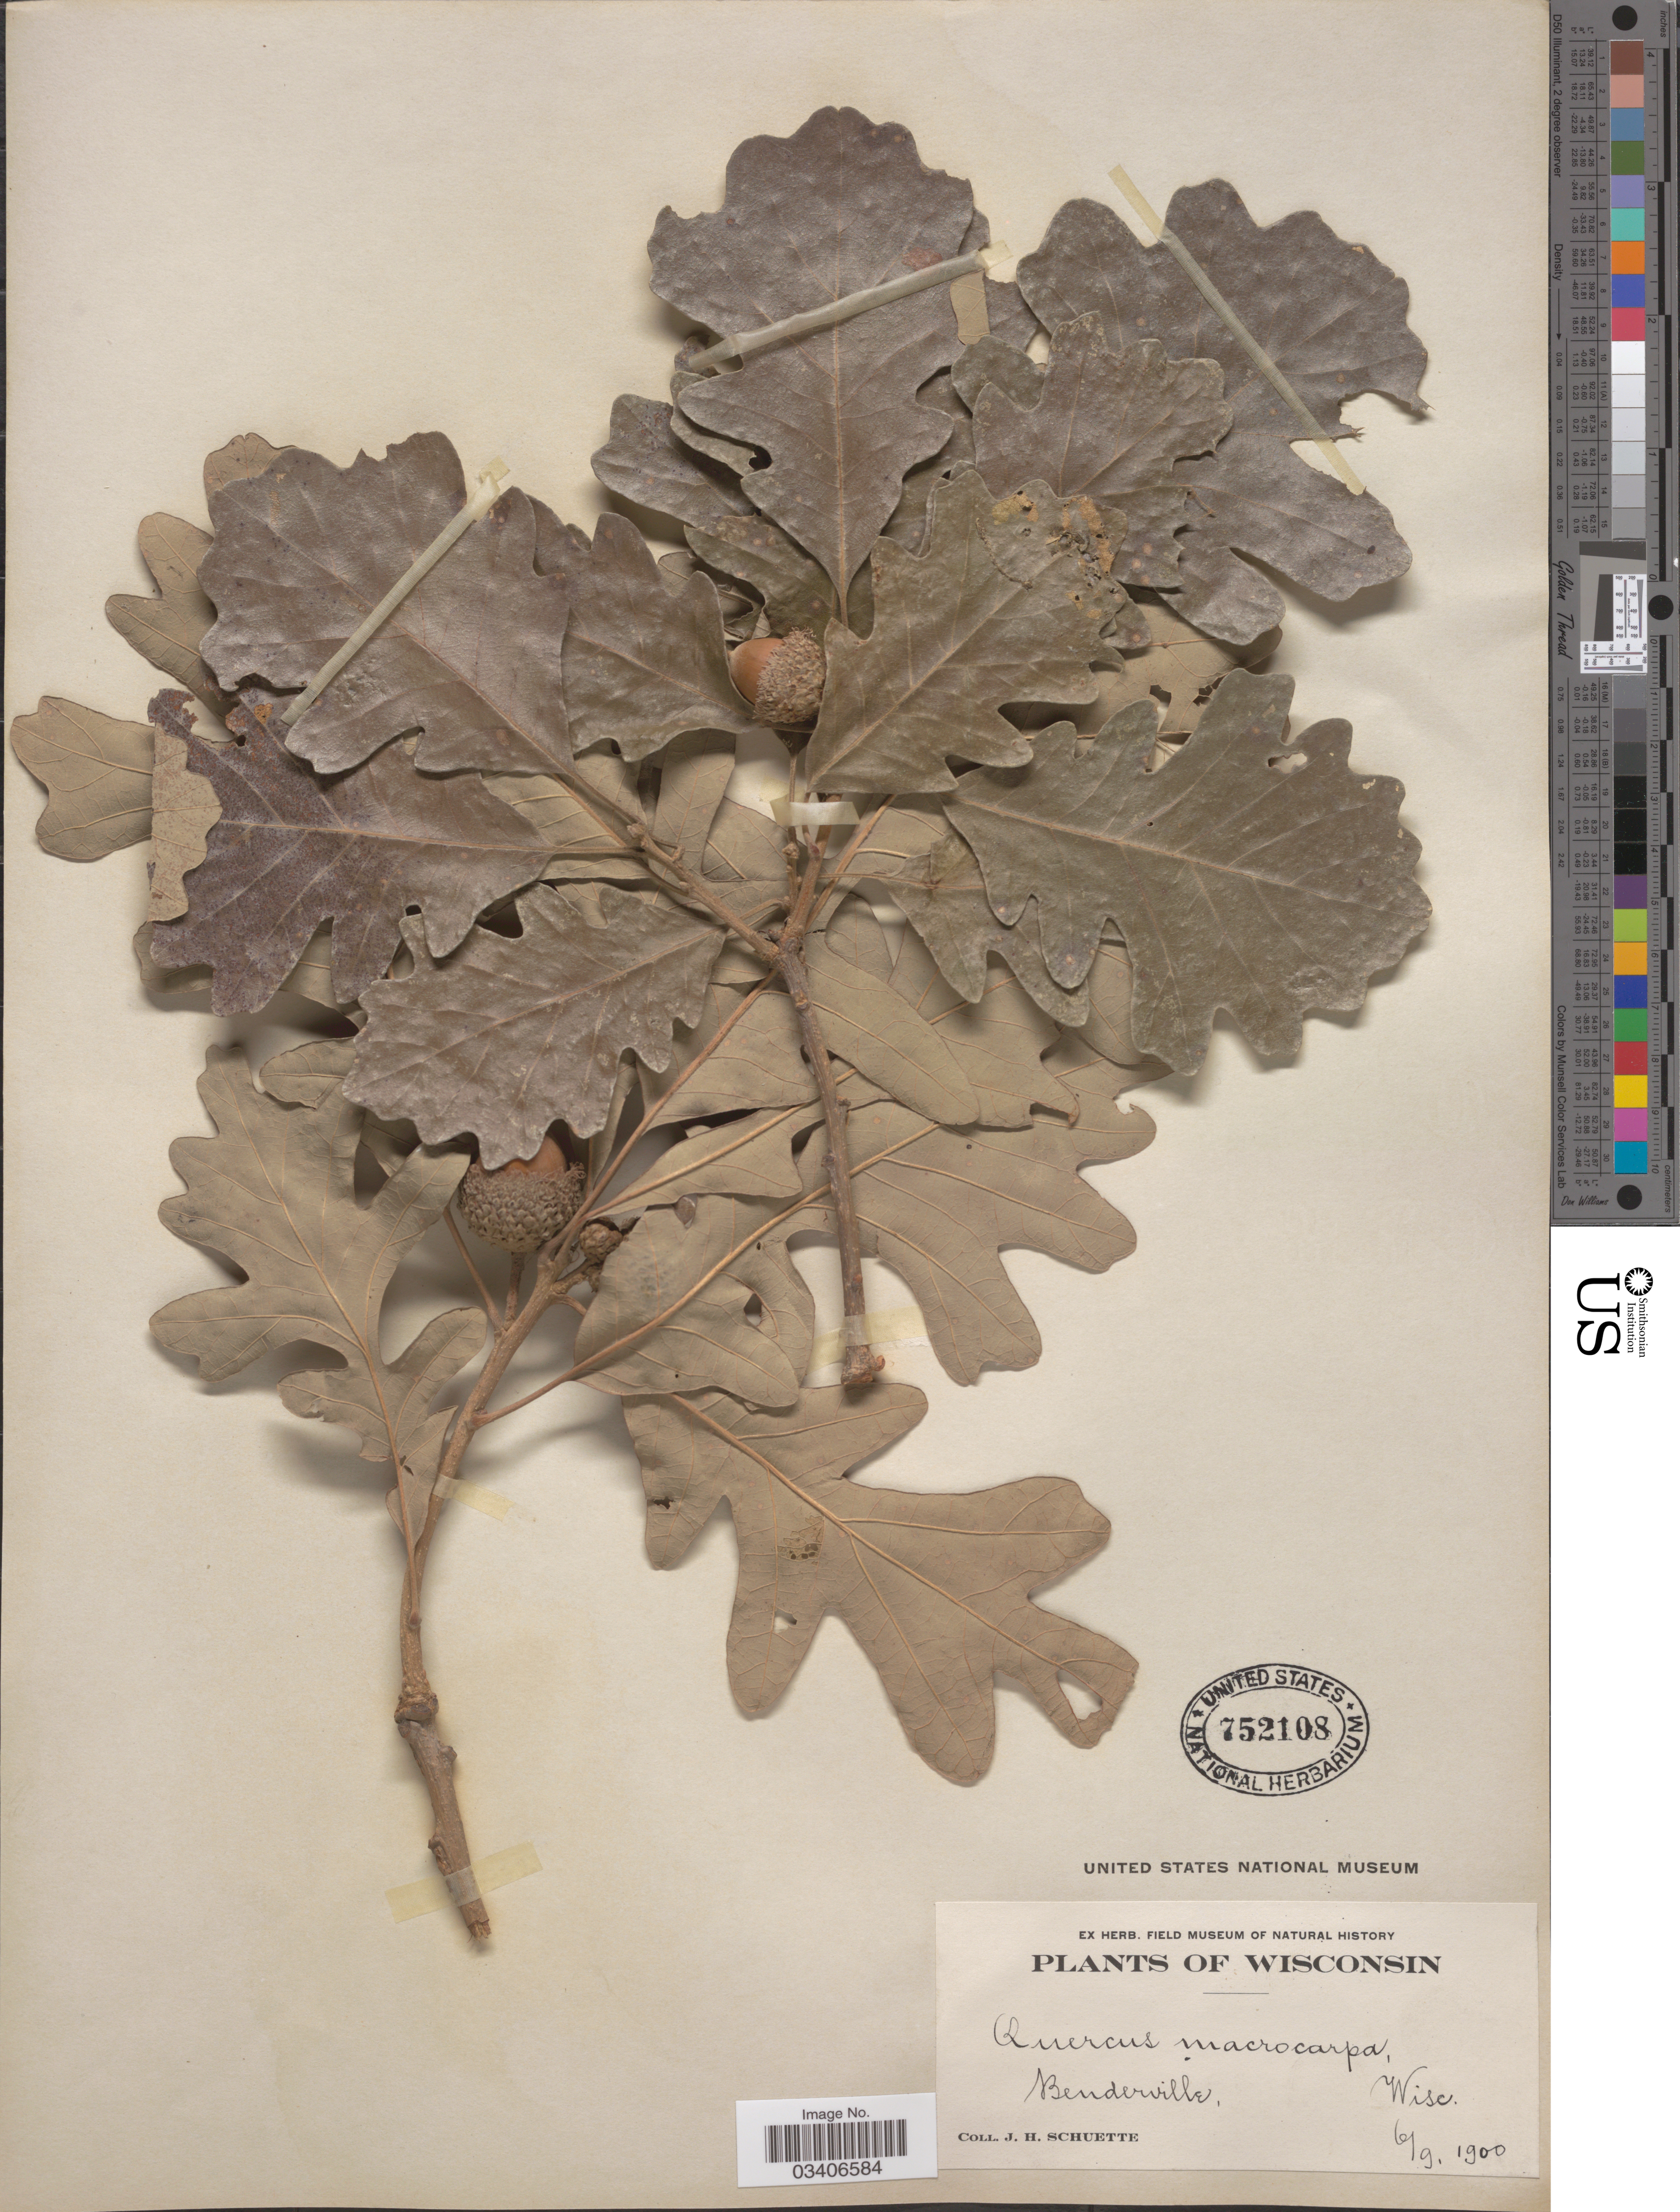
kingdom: Plantae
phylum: Tracheophyta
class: Magnoliopsida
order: Fagales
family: Fagaceae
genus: Quercus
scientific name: Quercus macrocarpa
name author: Michx.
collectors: J. H. Schuette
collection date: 1900-06-09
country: United States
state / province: Wisconsin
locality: Benderville.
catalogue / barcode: US 752108